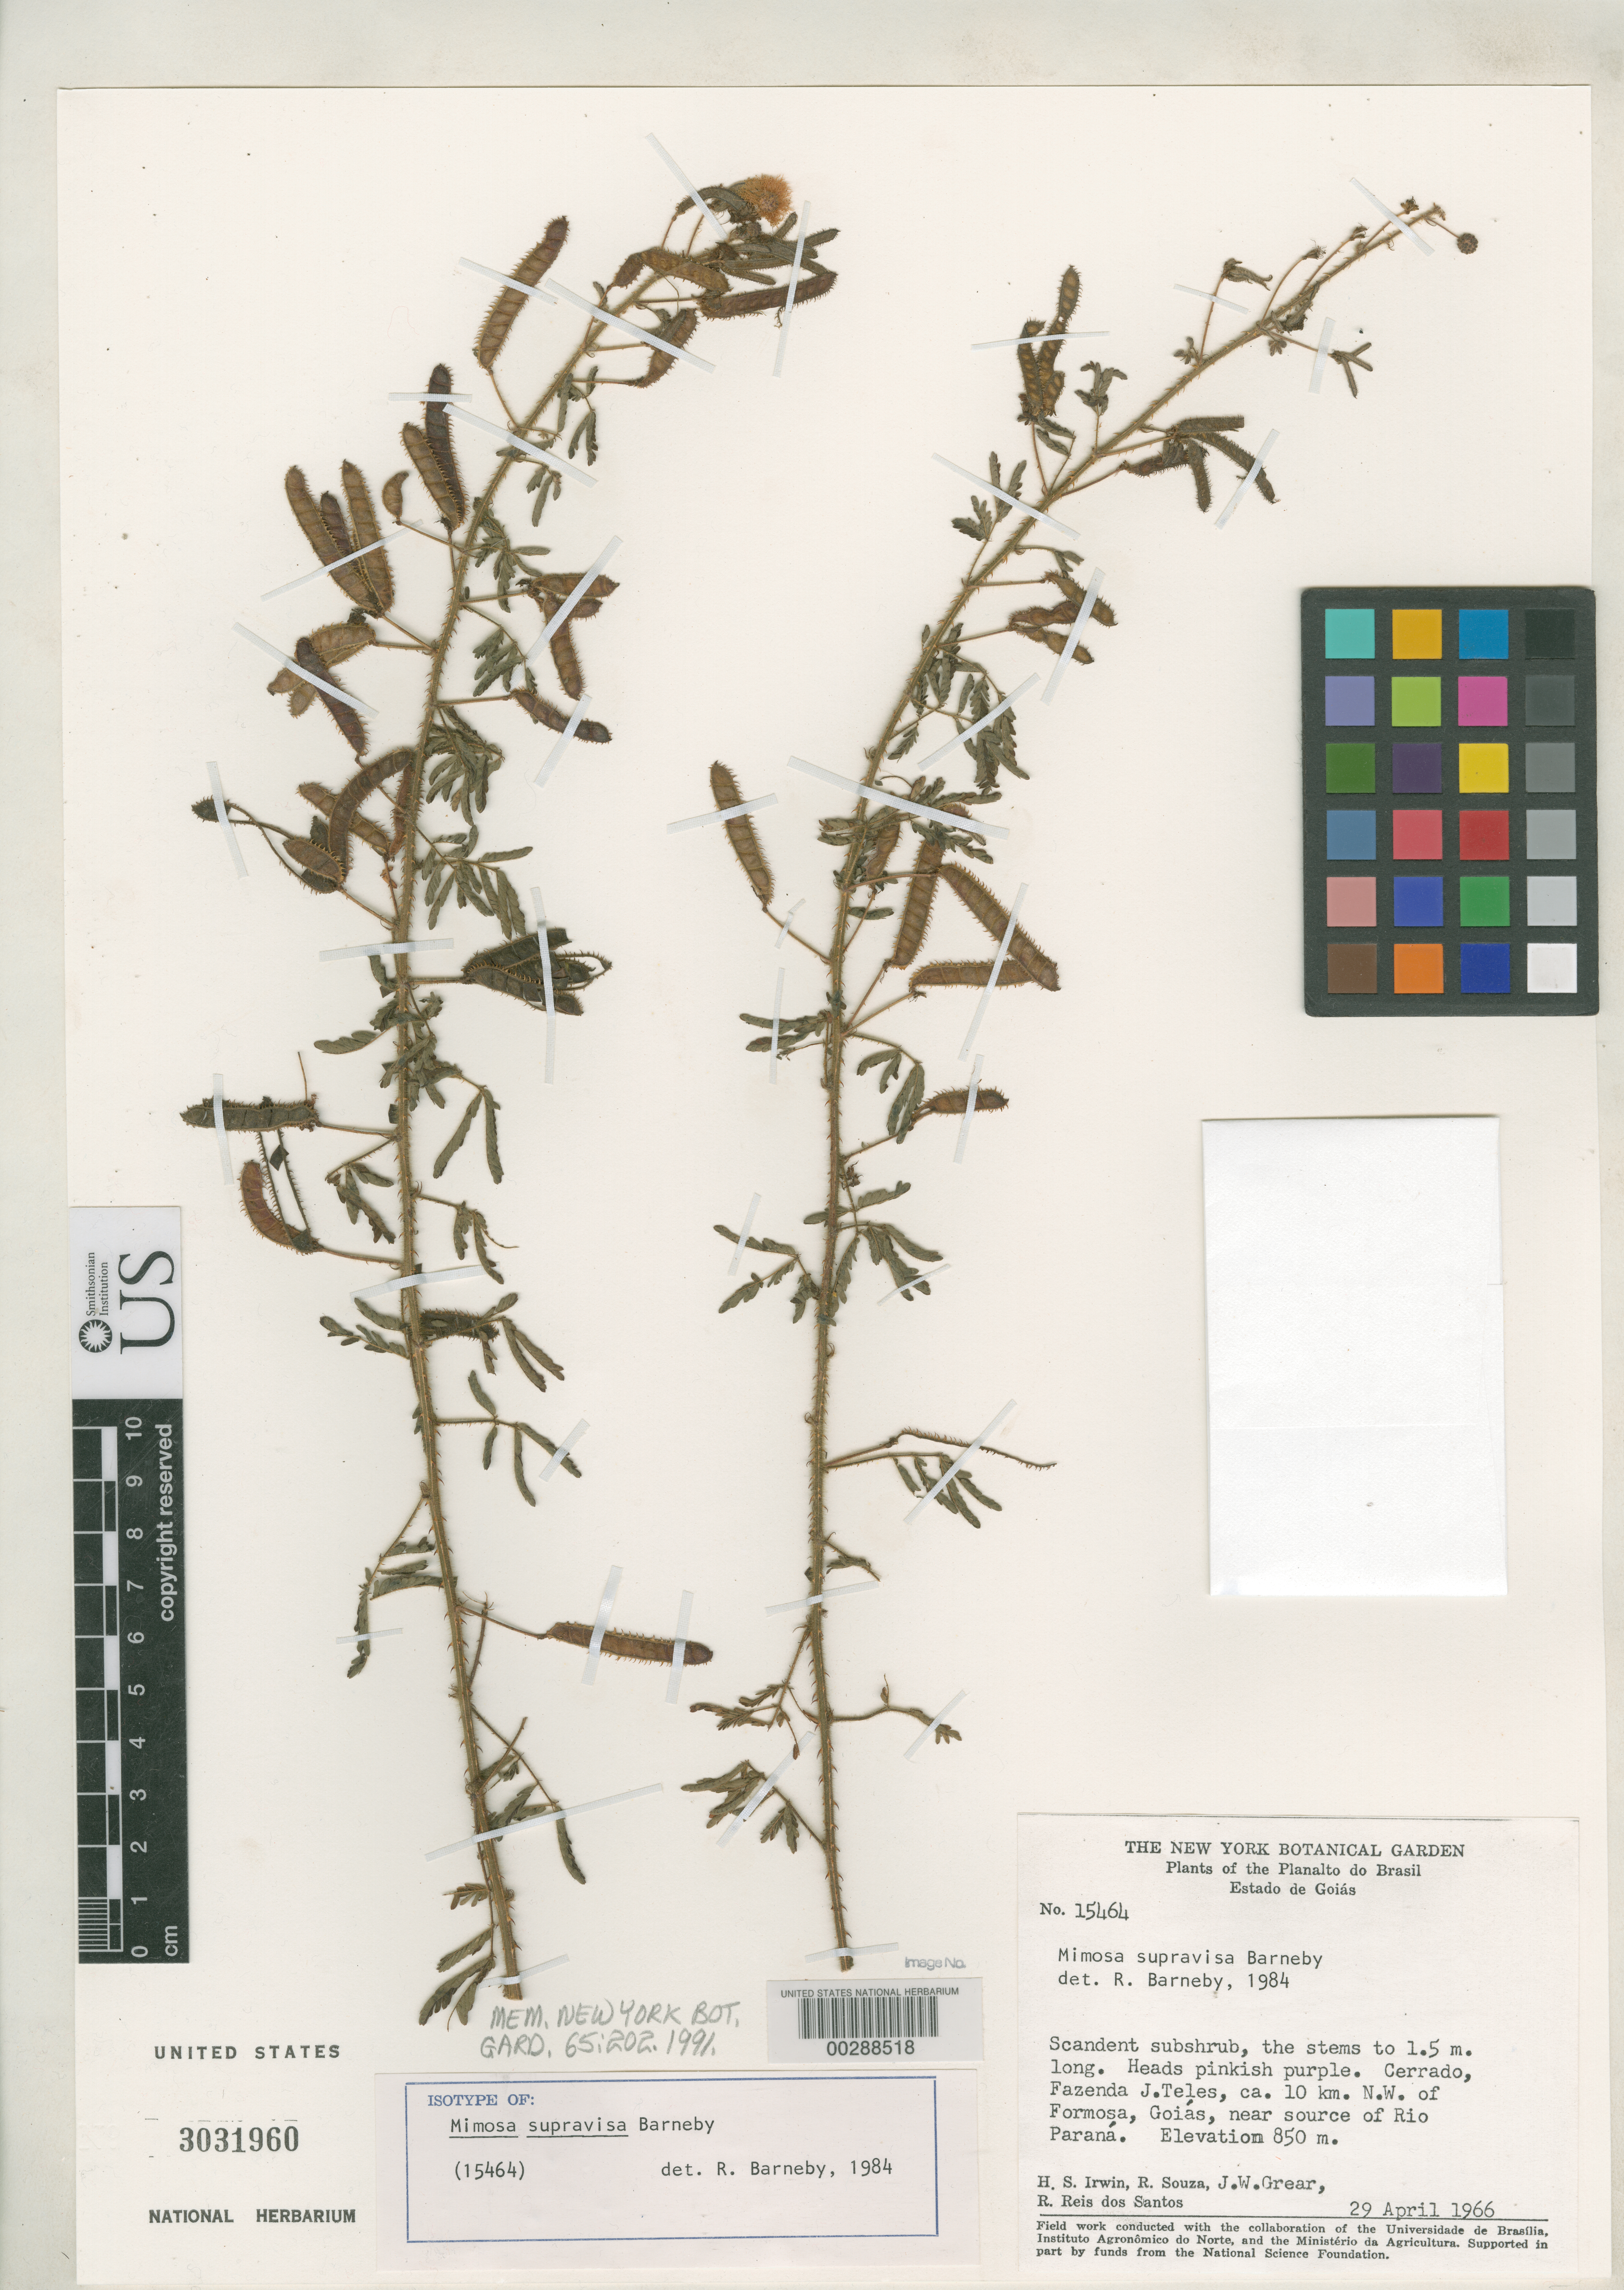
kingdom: Plantae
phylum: Tracheophyta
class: Magnoliopsida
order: Fabales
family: Fabaceae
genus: Mimosa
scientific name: Mimosa supravisa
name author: Barneby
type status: Isotype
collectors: H. Irwin, J. W. Grear, R. Souza & R. G. P. Santos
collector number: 15464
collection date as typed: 29 Apr 1966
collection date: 1966-04-29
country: Brazil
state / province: Goiás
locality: Cerrado, Fazenda J. Teles, ca. 10 km NW of Formosa, near source of Rio Parana.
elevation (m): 850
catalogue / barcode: US 3031960